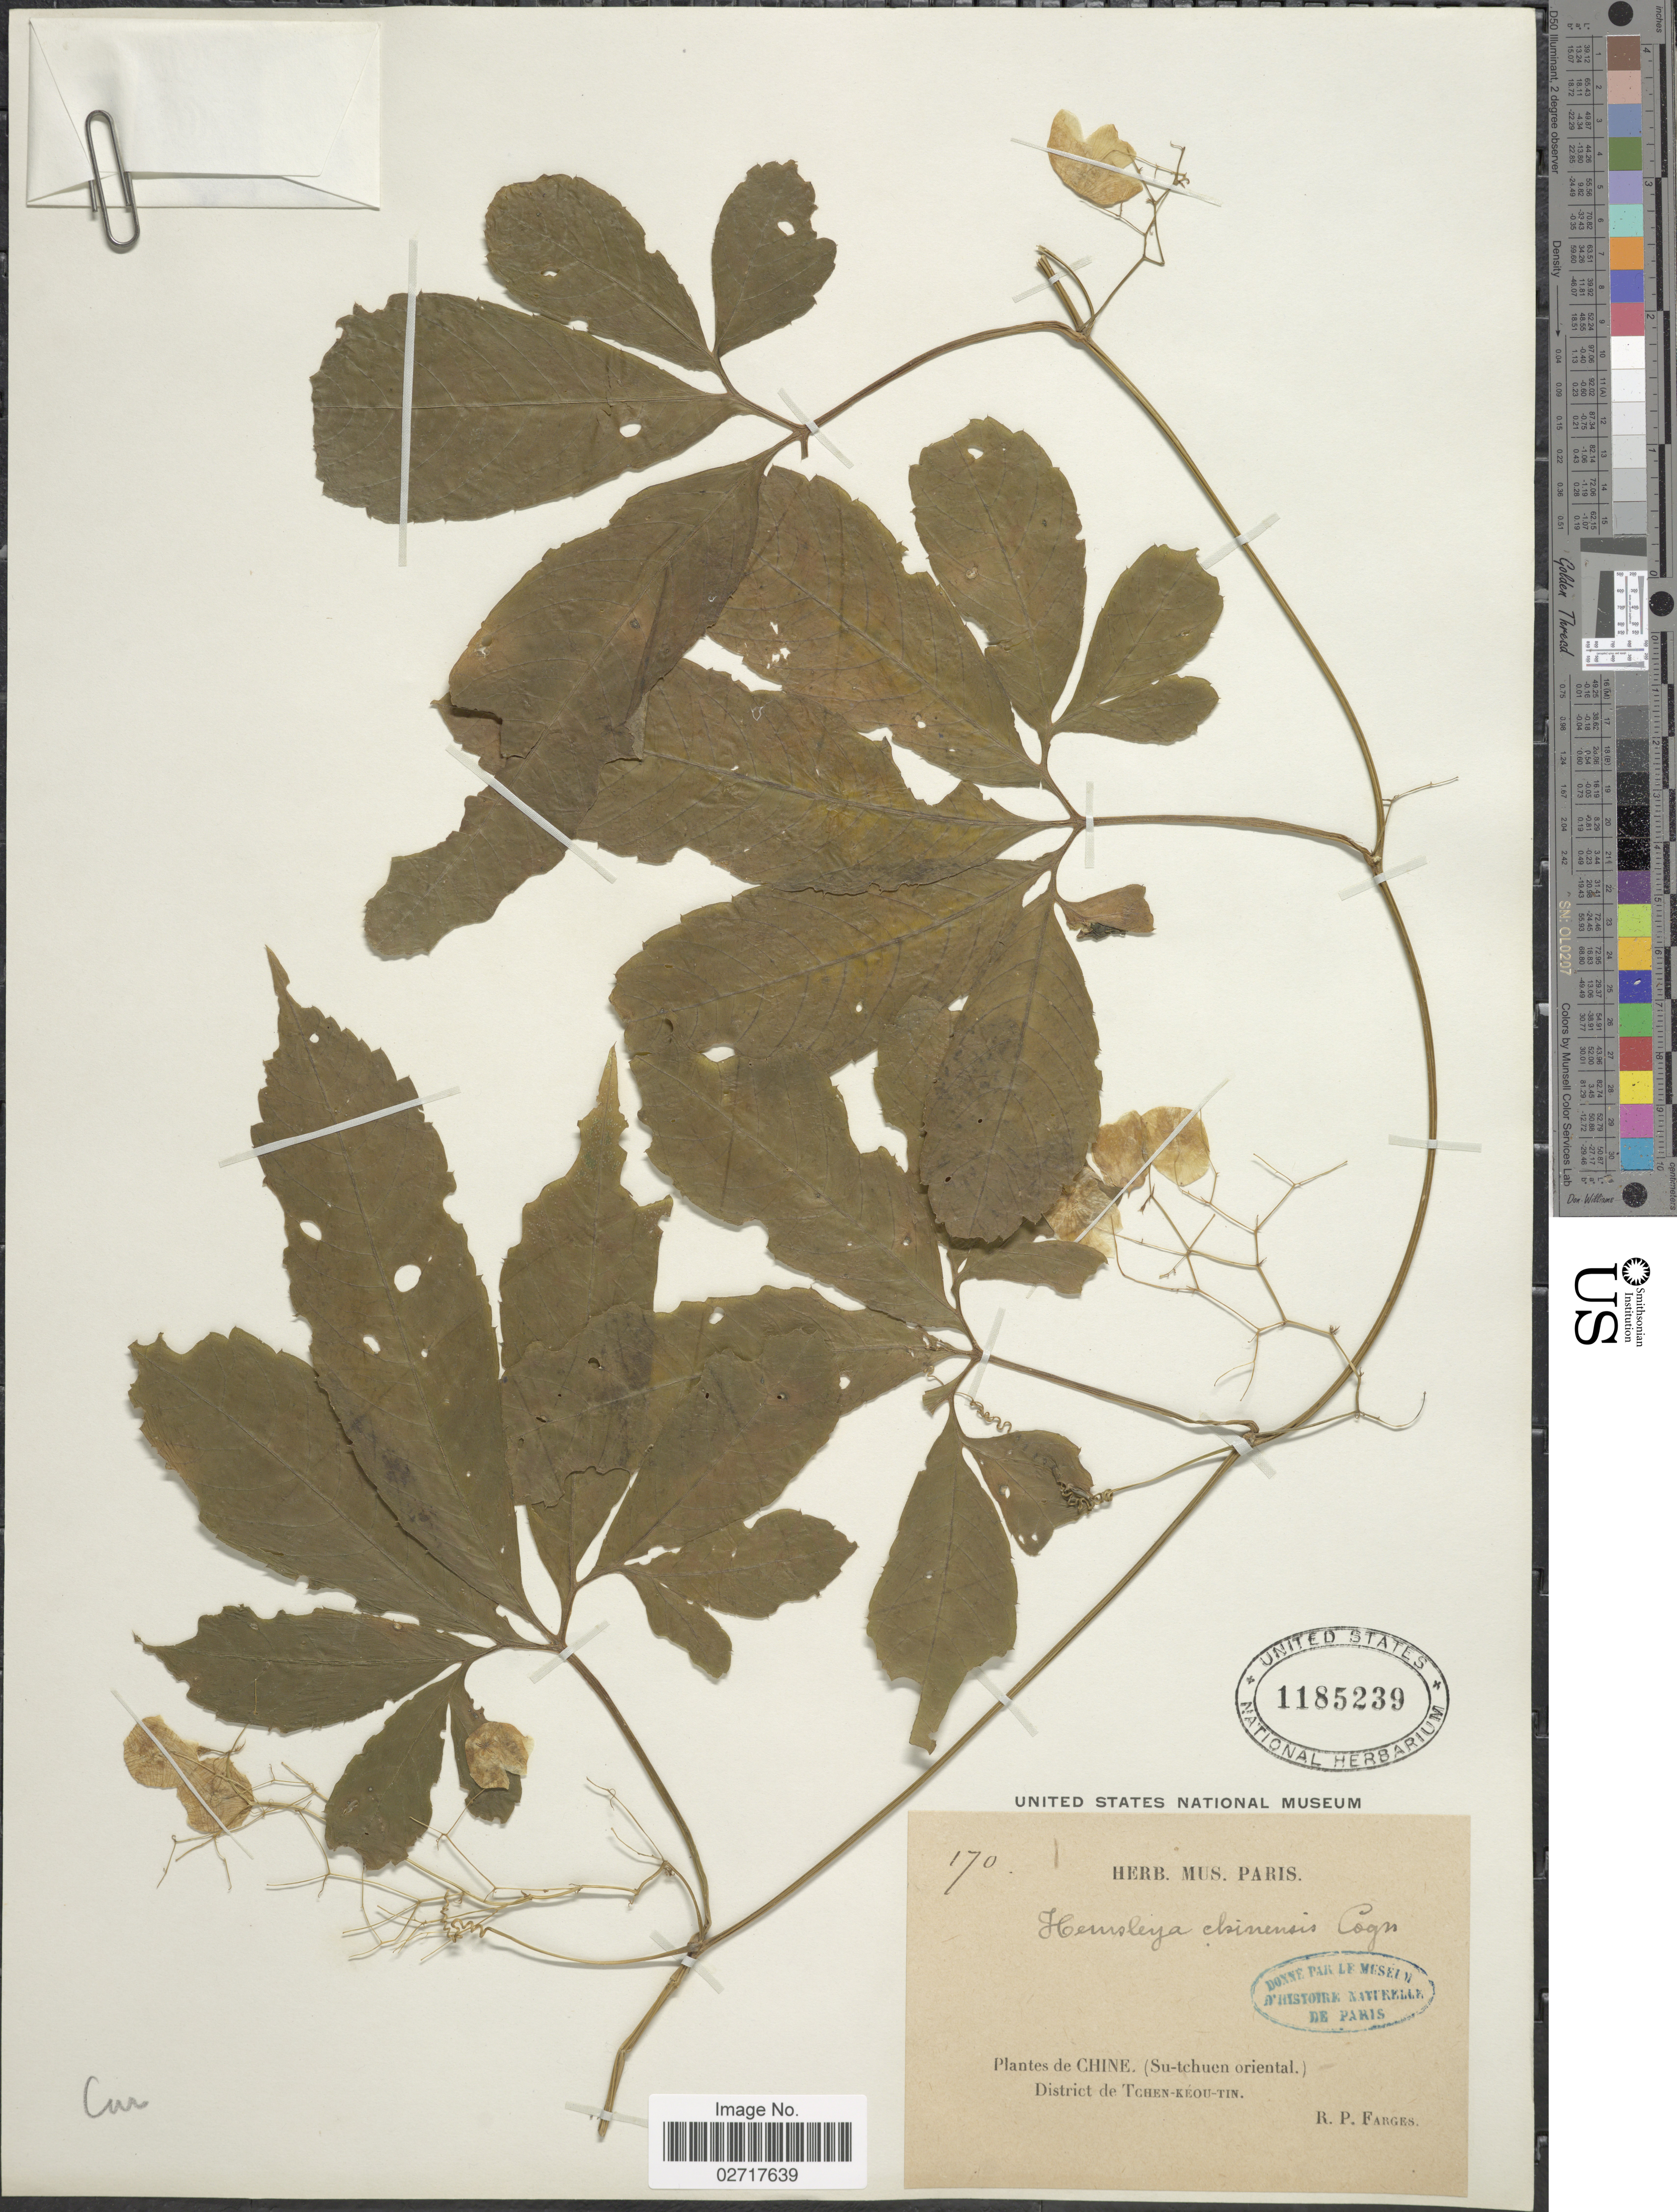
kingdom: Plantae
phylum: Tracheophyta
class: Magnoliopsida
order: Cucurbitales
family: Cucurbitaceae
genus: Hemsleya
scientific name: Hemsleya chinensis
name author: Cogn.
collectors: R. Farges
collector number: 170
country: China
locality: (Su-tchuen oriental). District de Tchen-Keou-Tin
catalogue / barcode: US 1185239